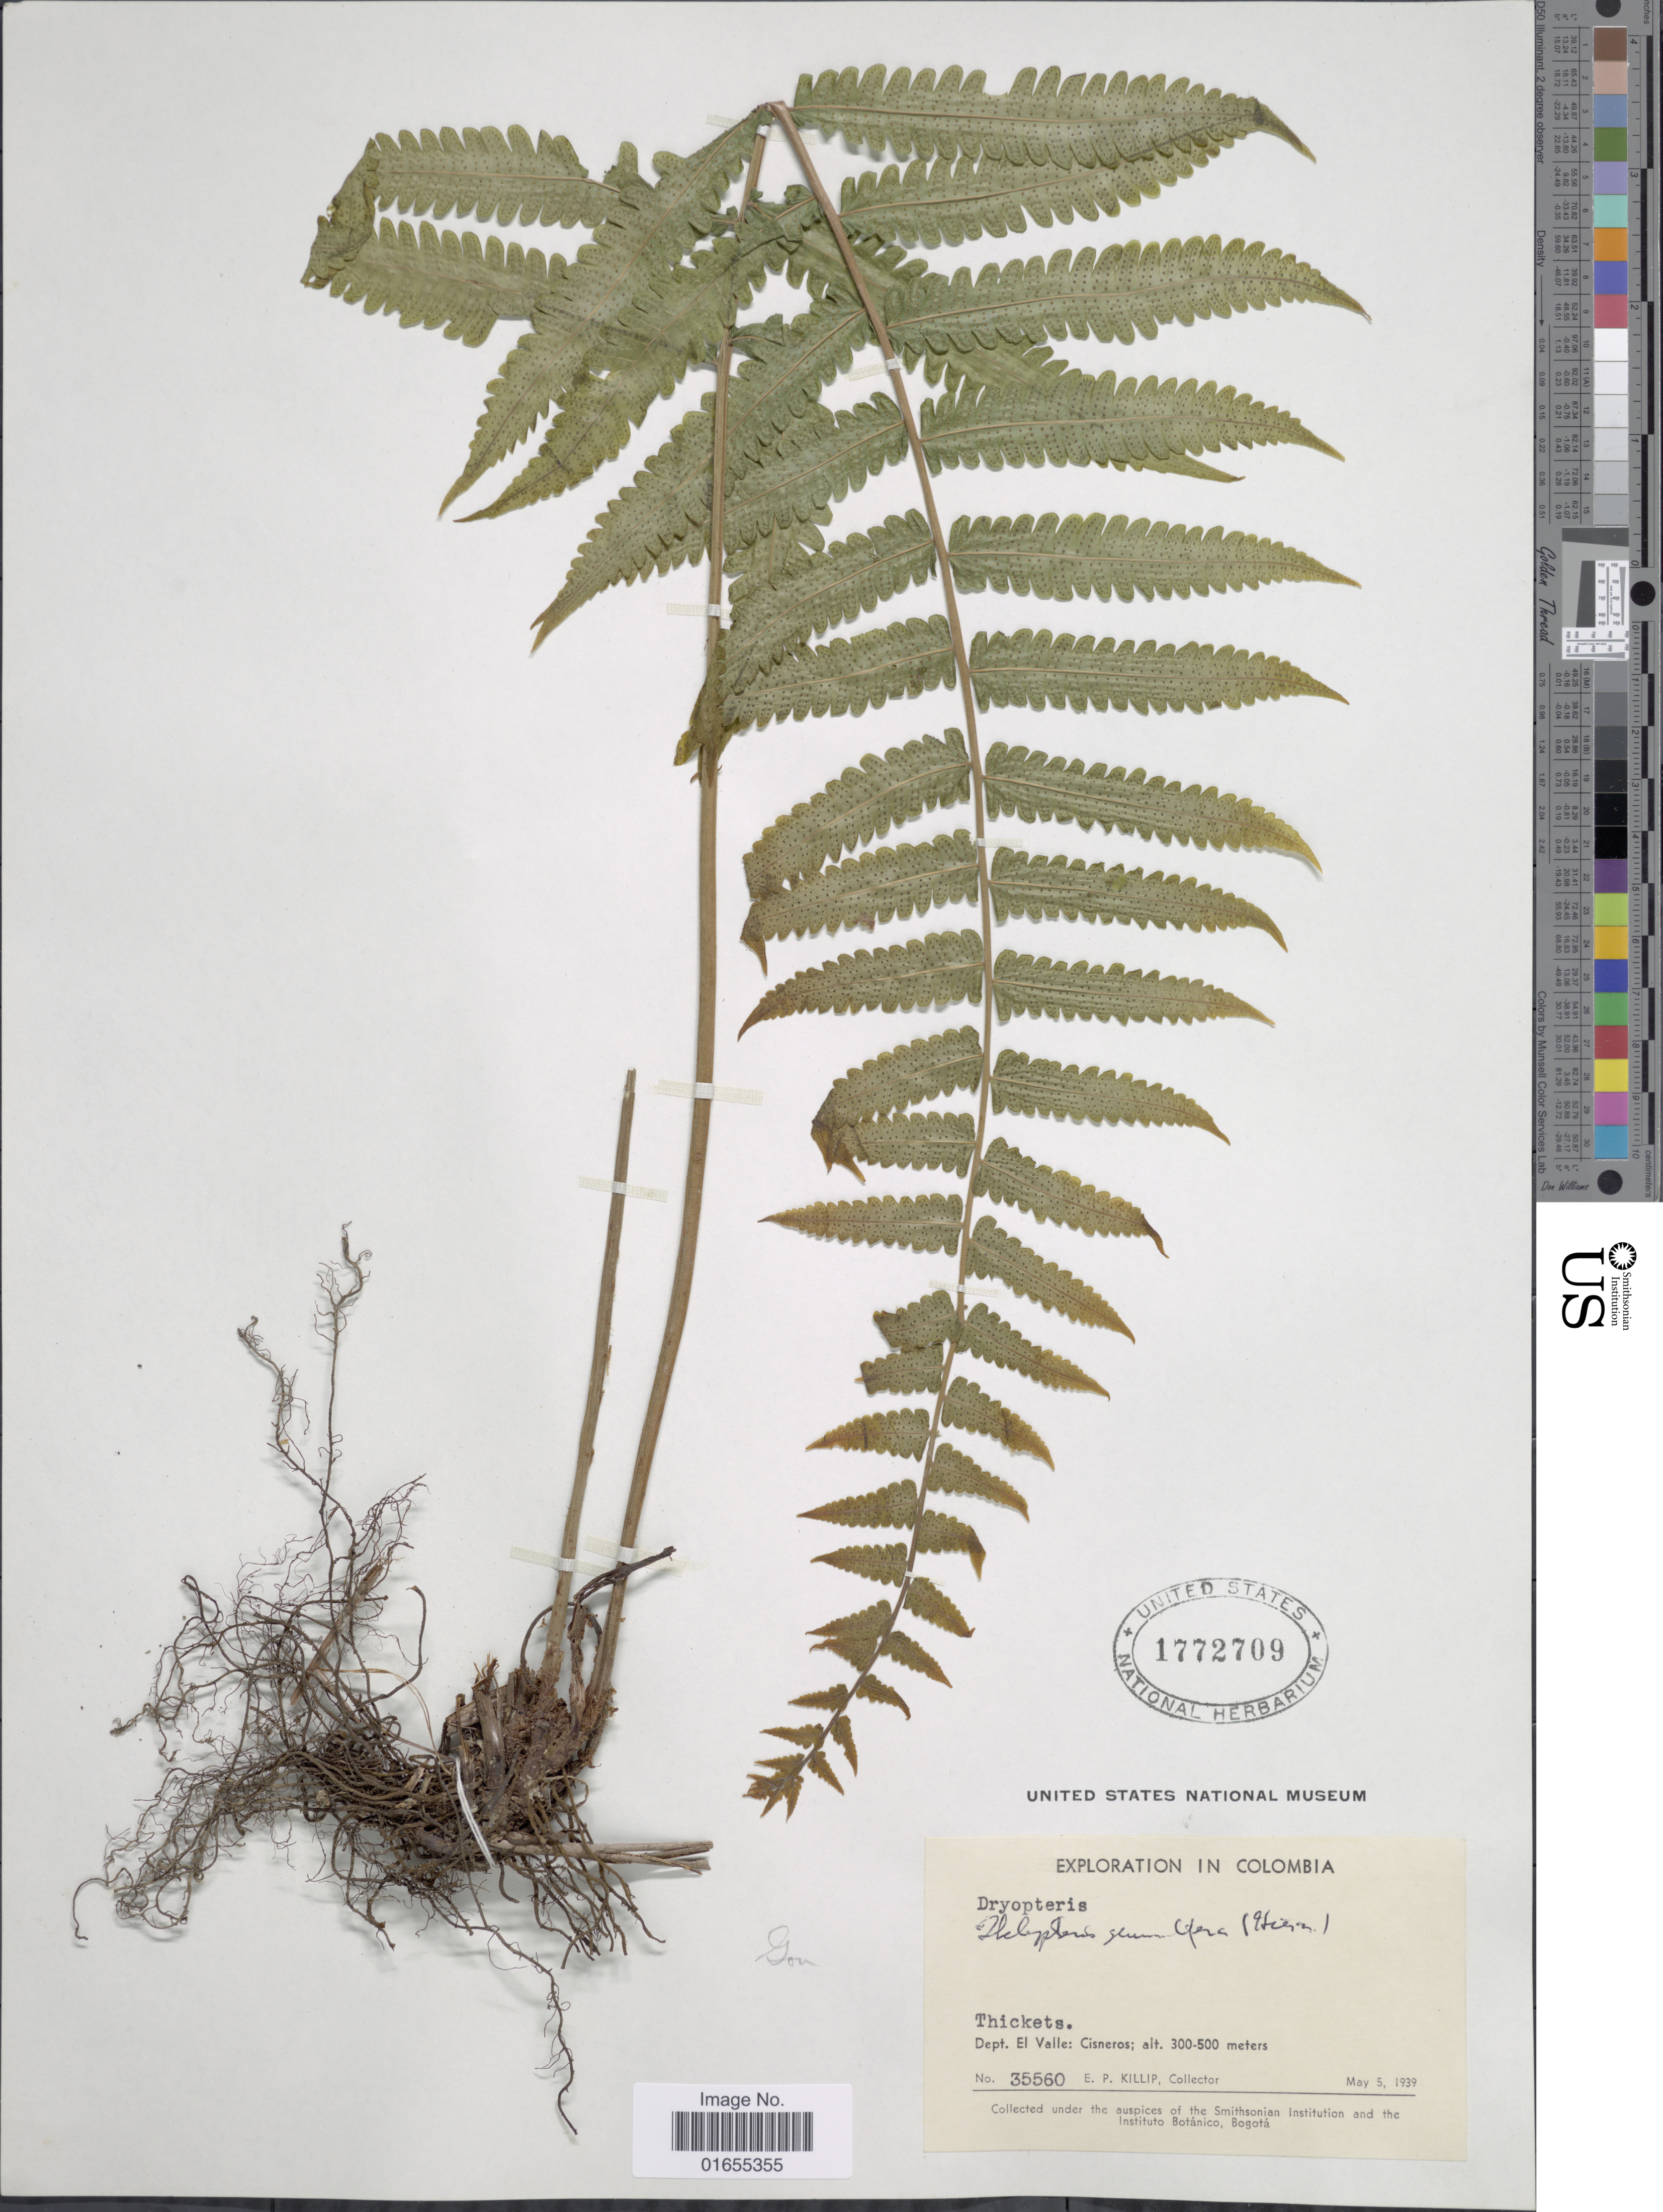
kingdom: Plantae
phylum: Tracheophyta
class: Polypodiopsida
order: Polypodiales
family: Thelypteridaceae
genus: Goniopteris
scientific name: Goniopteris gemmulifera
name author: (Hieron.) A.R. Sm. & D. Löve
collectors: E. P. Killip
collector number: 35560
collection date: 1939-05-05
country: Colombia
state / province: Valle del Cauca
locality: Dept. El Valle: Cisneros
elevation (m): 300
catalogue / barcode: US 1772709